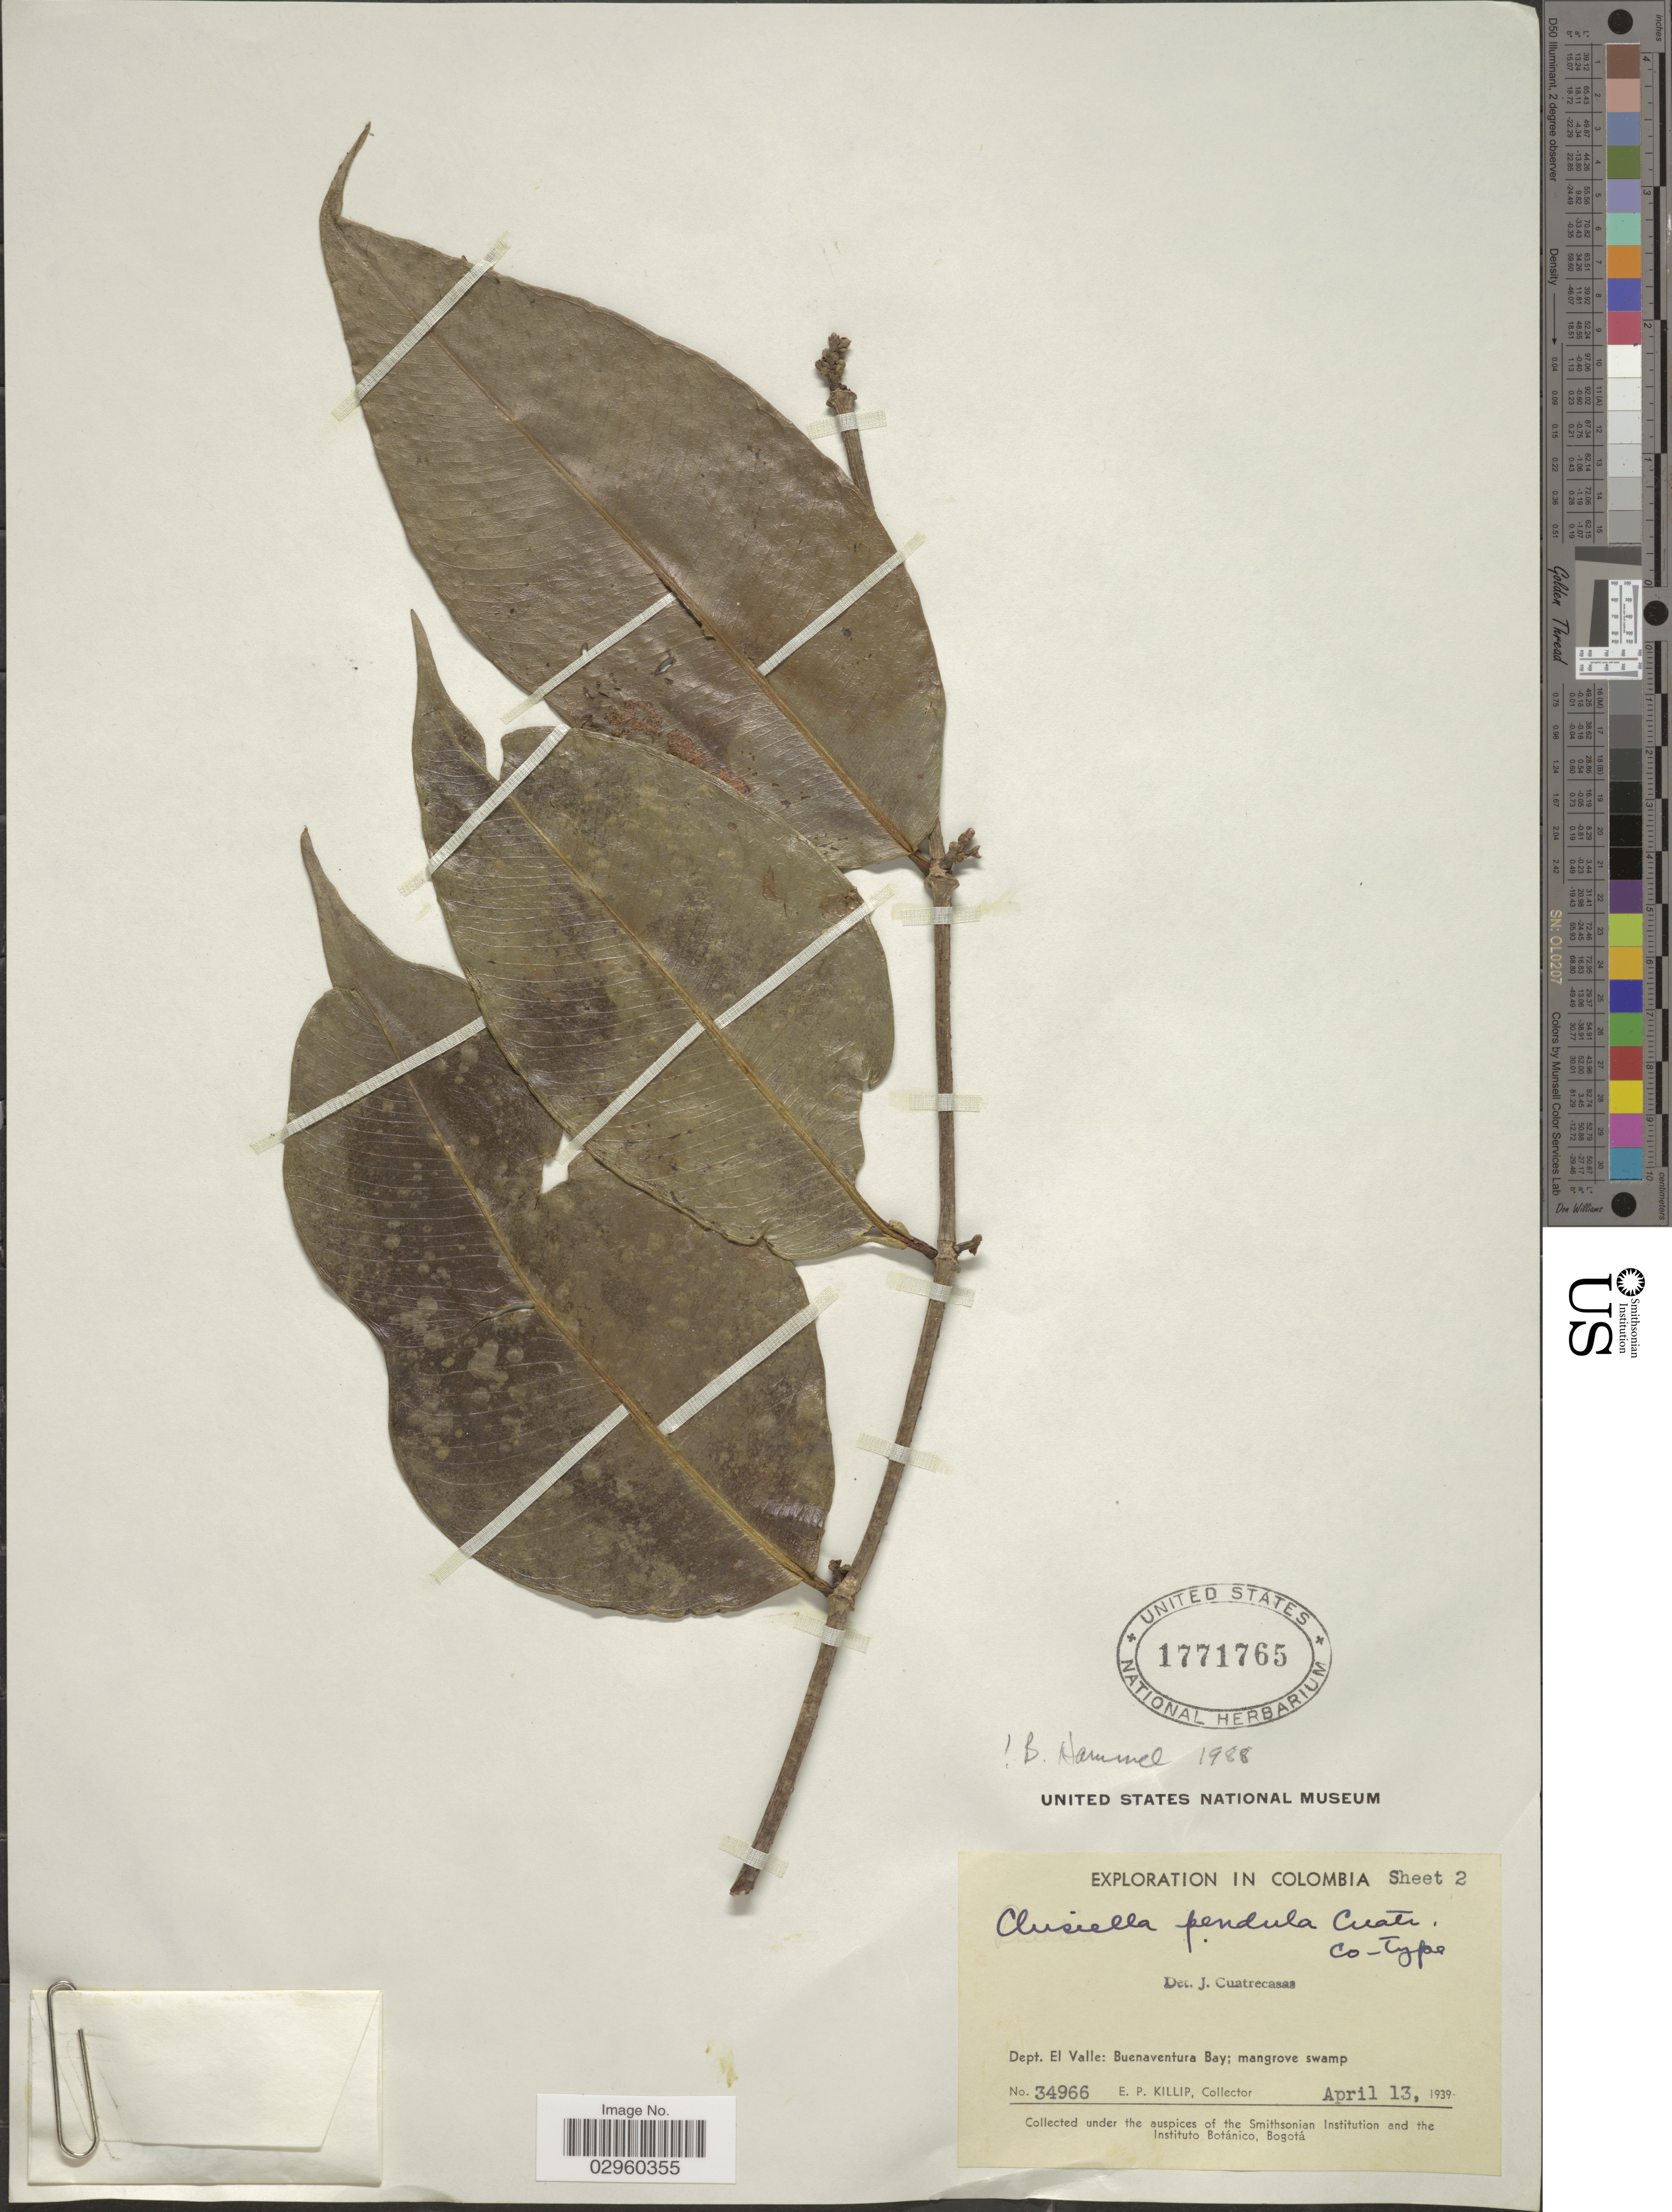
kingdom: Plantae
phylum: Tracheophyta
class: Magnoliopsida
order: Malpighiales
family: Calophyllaceae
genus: Clusiella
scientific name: Clusiella pendula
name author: Cuatrec.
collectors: E. P. Killip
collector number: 34966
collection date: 1939-04-13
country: Colombia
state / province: Valle del Cauca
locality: Dept. El Valle: Buenaventura Bay.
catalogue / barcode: US 1771765